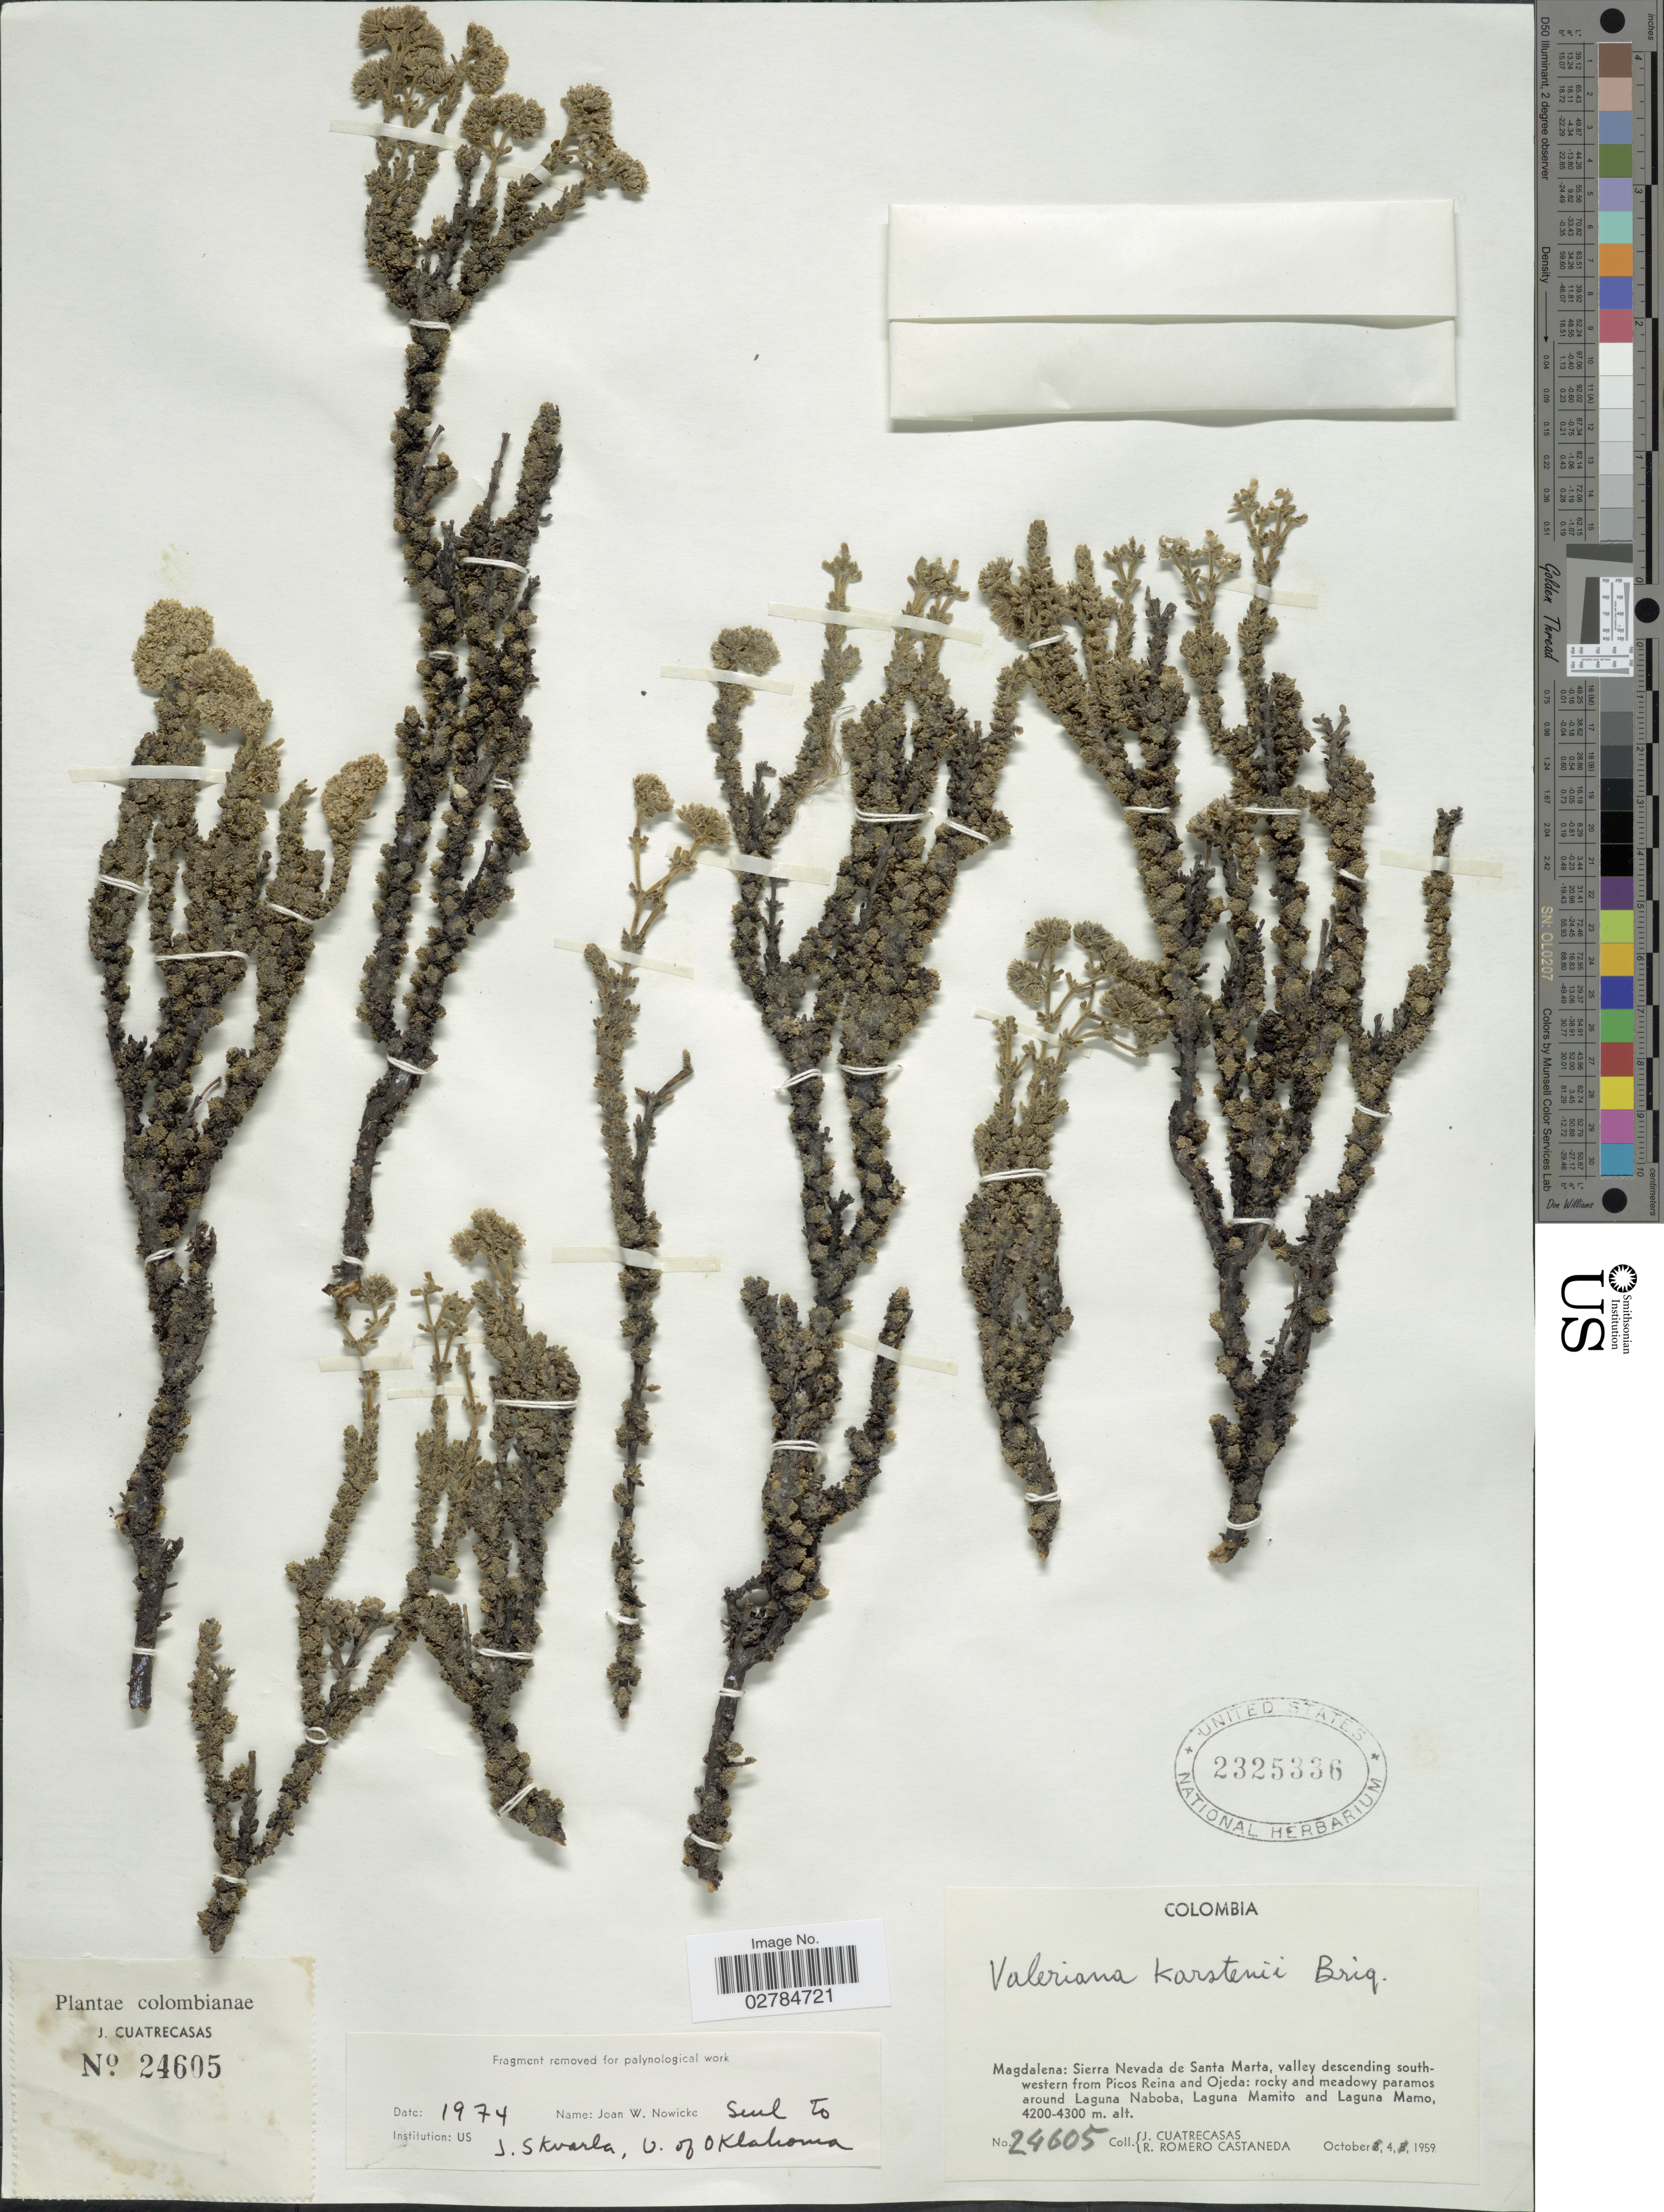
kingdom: Plantae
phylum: Tracheophyta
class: Magnoliopsida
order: Dipsacales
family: Caprifoliaceae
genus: Valeriana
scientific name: Valeriana karstenii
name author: Briq.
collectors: J. Cuatrecasas & R. Romero Castañeda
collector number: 24605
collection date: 1959-10-04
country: Colombia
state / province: Magdalena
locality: Sierra Nevada de Santa Marta, valley descending southwestern from Picos Reina and Ojeda: rocky and meadowy paramos around Laguna Naboba, Laguna Mamito and Laguna Mamo.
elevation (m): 4200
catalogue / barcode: US 2325336